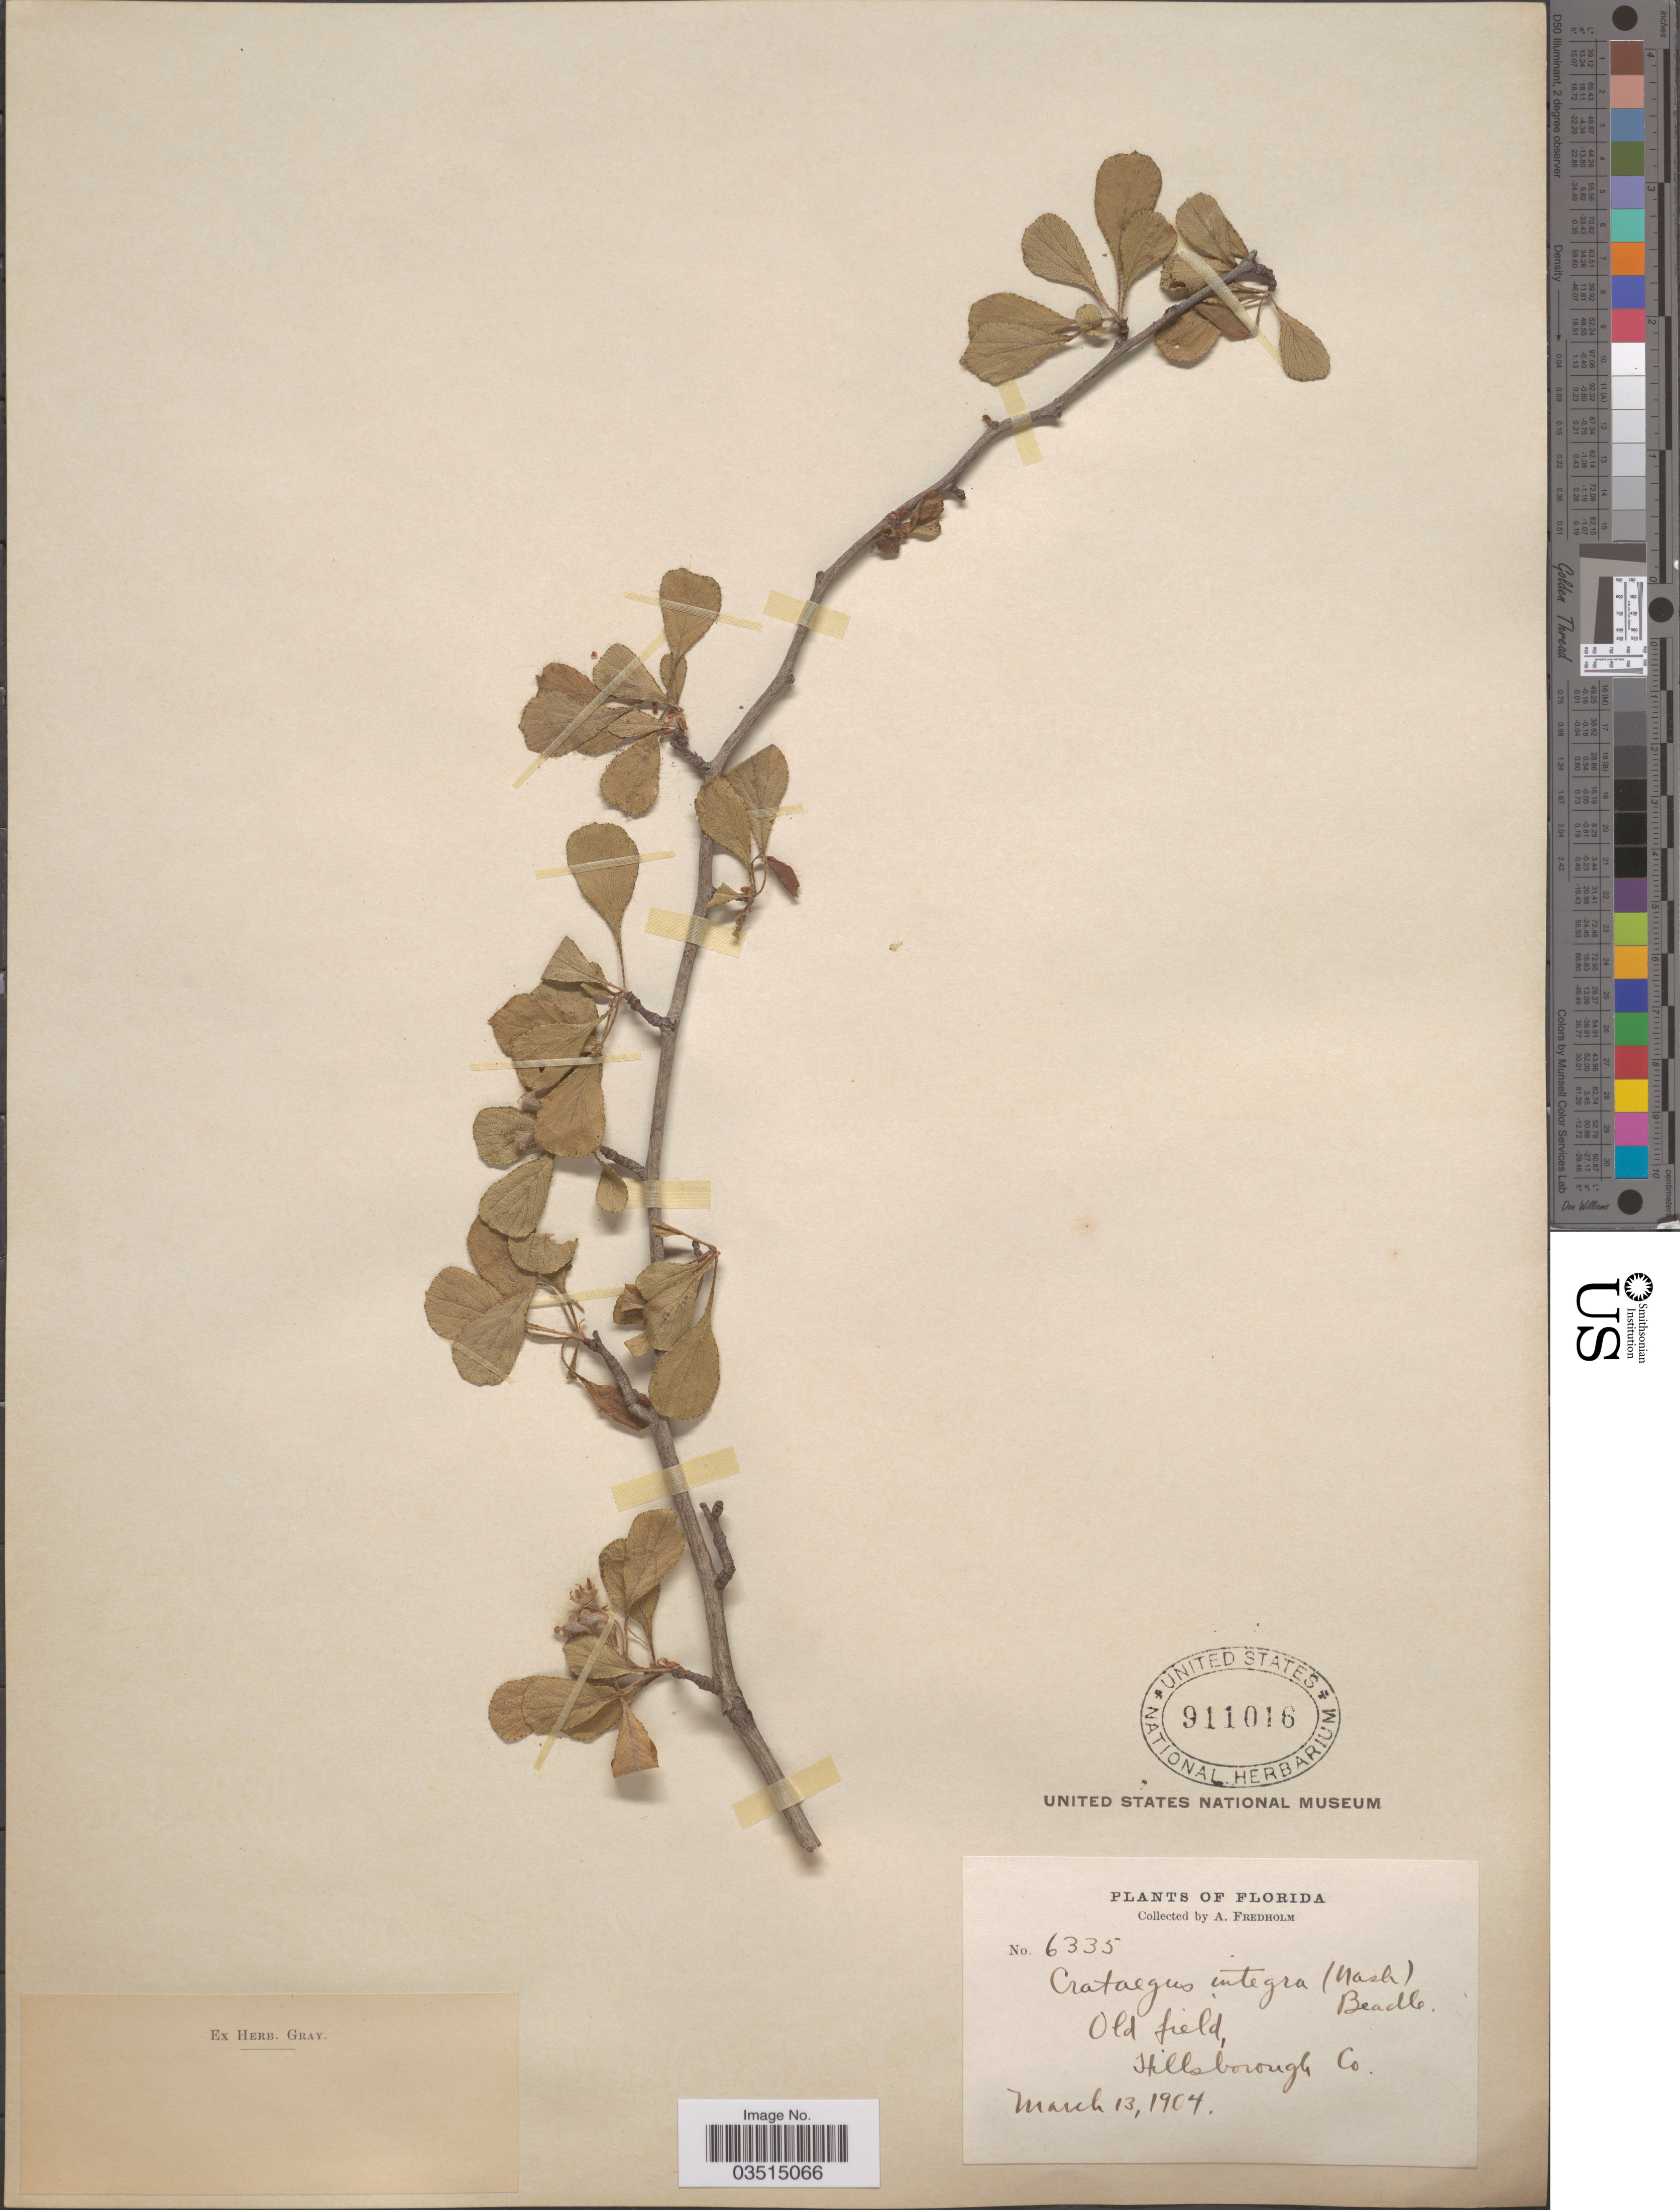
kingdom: Plantae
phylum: Tracheophyta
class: Magnoliopsida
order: Rosales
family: Rosaceae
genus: Crataegus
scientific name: Crataegus integra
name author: (Nash) Beadle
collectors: A. Fredholm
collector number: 6335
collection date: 1904-03-13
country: United States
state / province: Florida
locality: Old field, Hillsborough Co.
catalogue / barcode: US 911016